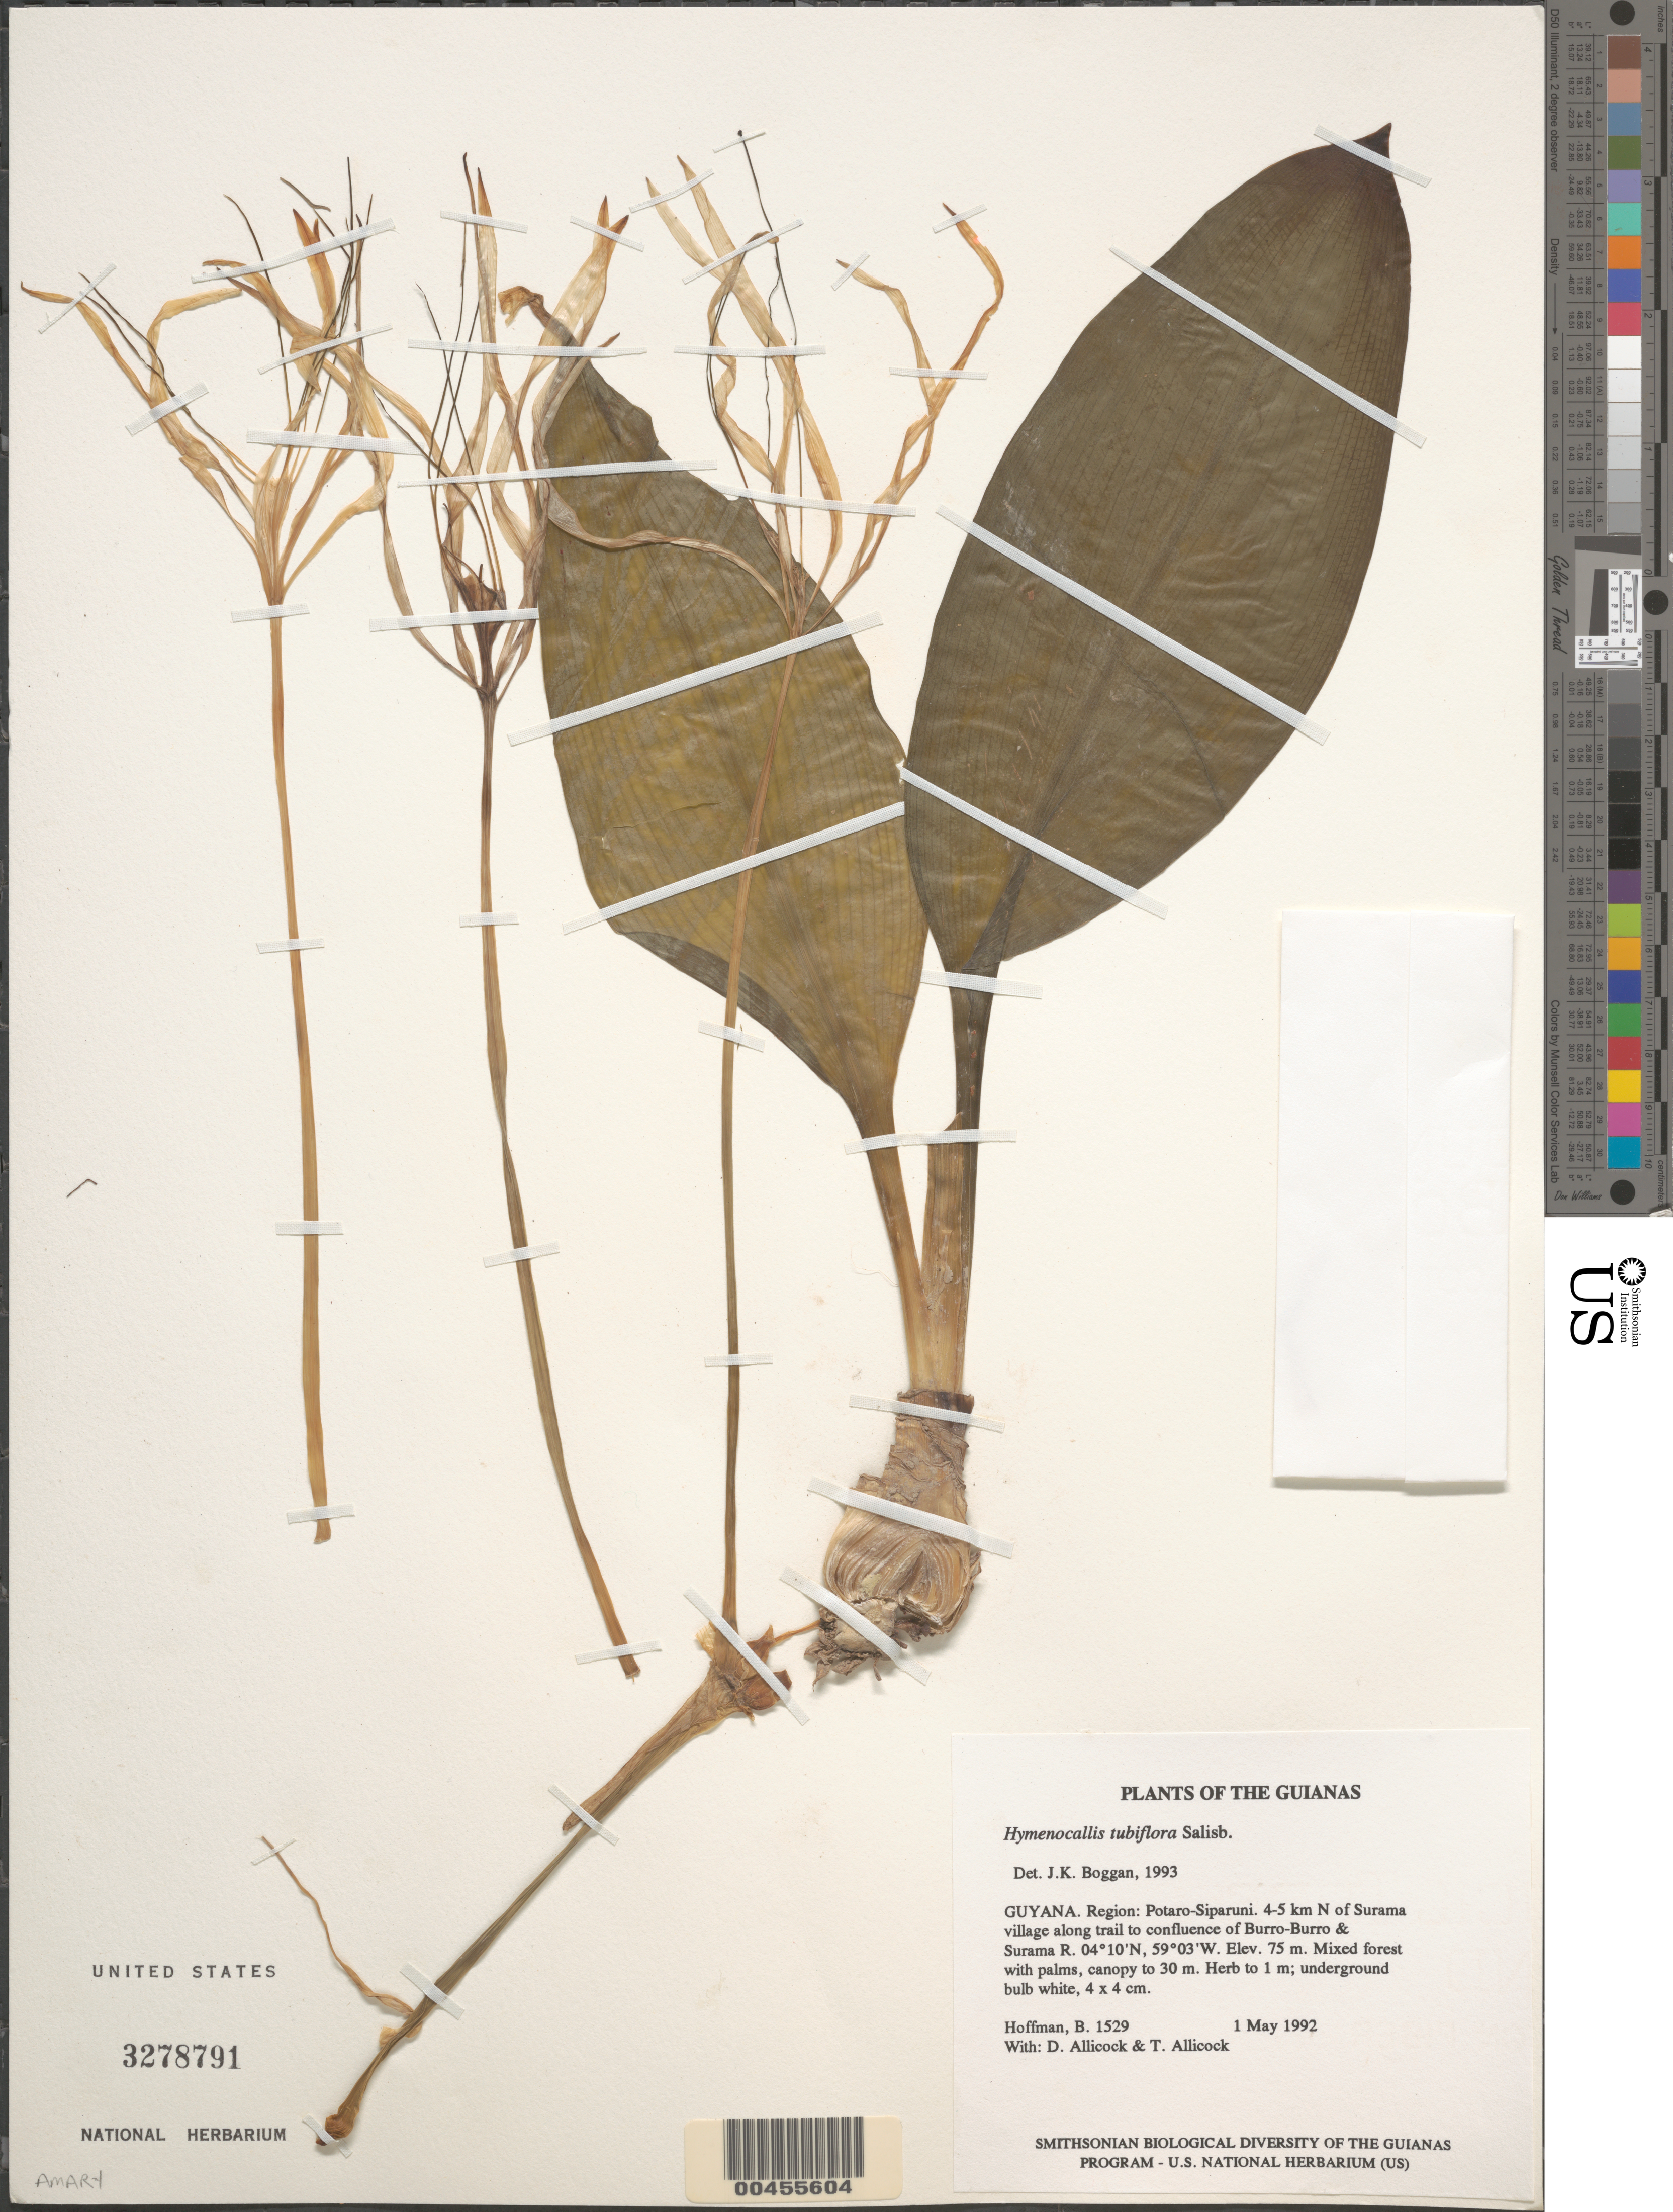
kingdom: Plantae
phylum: Tracheophyta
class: Liliopsida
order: Asparagales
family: Amaryllidaceae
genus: Hymenocallis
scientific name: Hymenocallis tubiflora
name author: Salisb.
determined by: DeFilipps, R. A.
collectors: B. Hoffman, D. Allicock & T. Allicock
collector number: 1529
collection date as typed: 1 May 1992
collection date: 1992-05-01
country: Guyana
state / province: Potaro-Siparuni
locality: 4-5 km N of Surama village along trail to confluence of Burro-Burro & Surama Rivers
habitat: Mixed forest with palms, canopy to 30 m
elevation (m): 75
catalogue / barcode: US 3278791